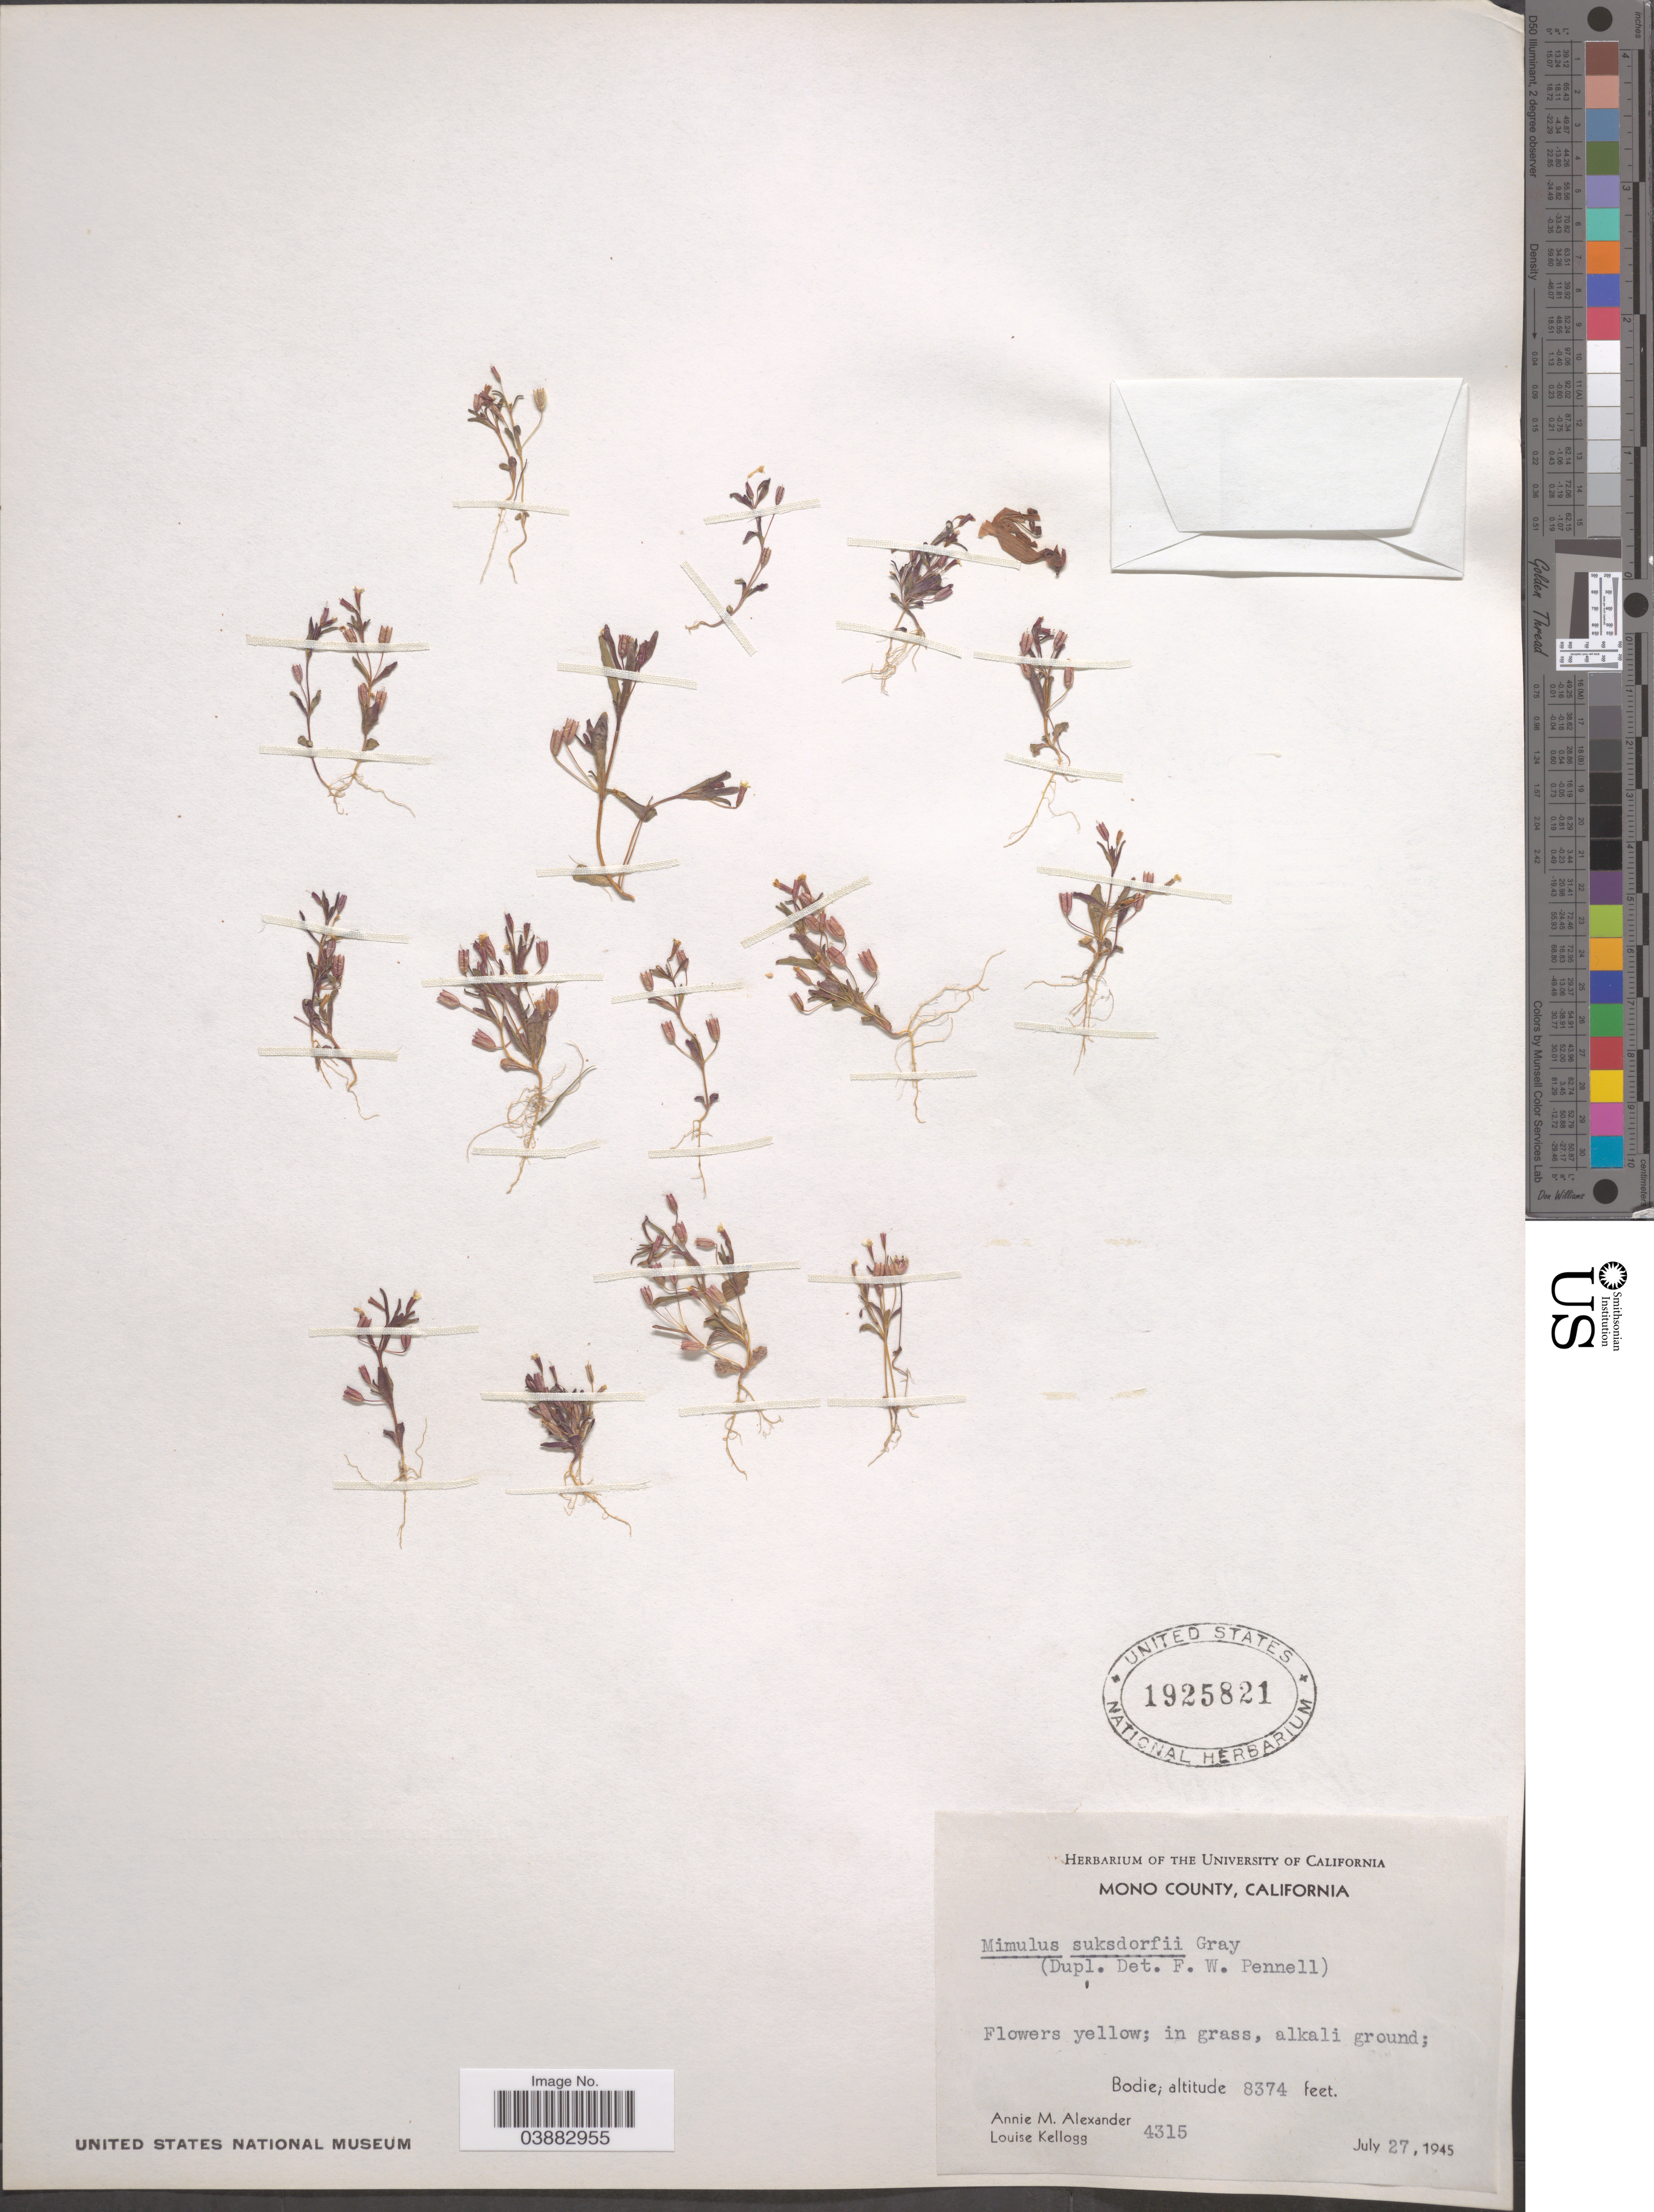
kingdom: Plantae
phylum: Tracheophyta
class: Magnoliopsida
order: Lamiales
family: Phrymaceae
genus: Mimulus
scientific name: Mimulus suksdorfii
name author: A. Gray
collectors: A. M. Alexander & L. Kellogg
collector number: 4315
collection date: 1945-07-27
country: United States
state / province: California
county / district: Mono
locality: Mono County. Bodie.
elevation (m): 2552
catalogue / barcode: US 1925821